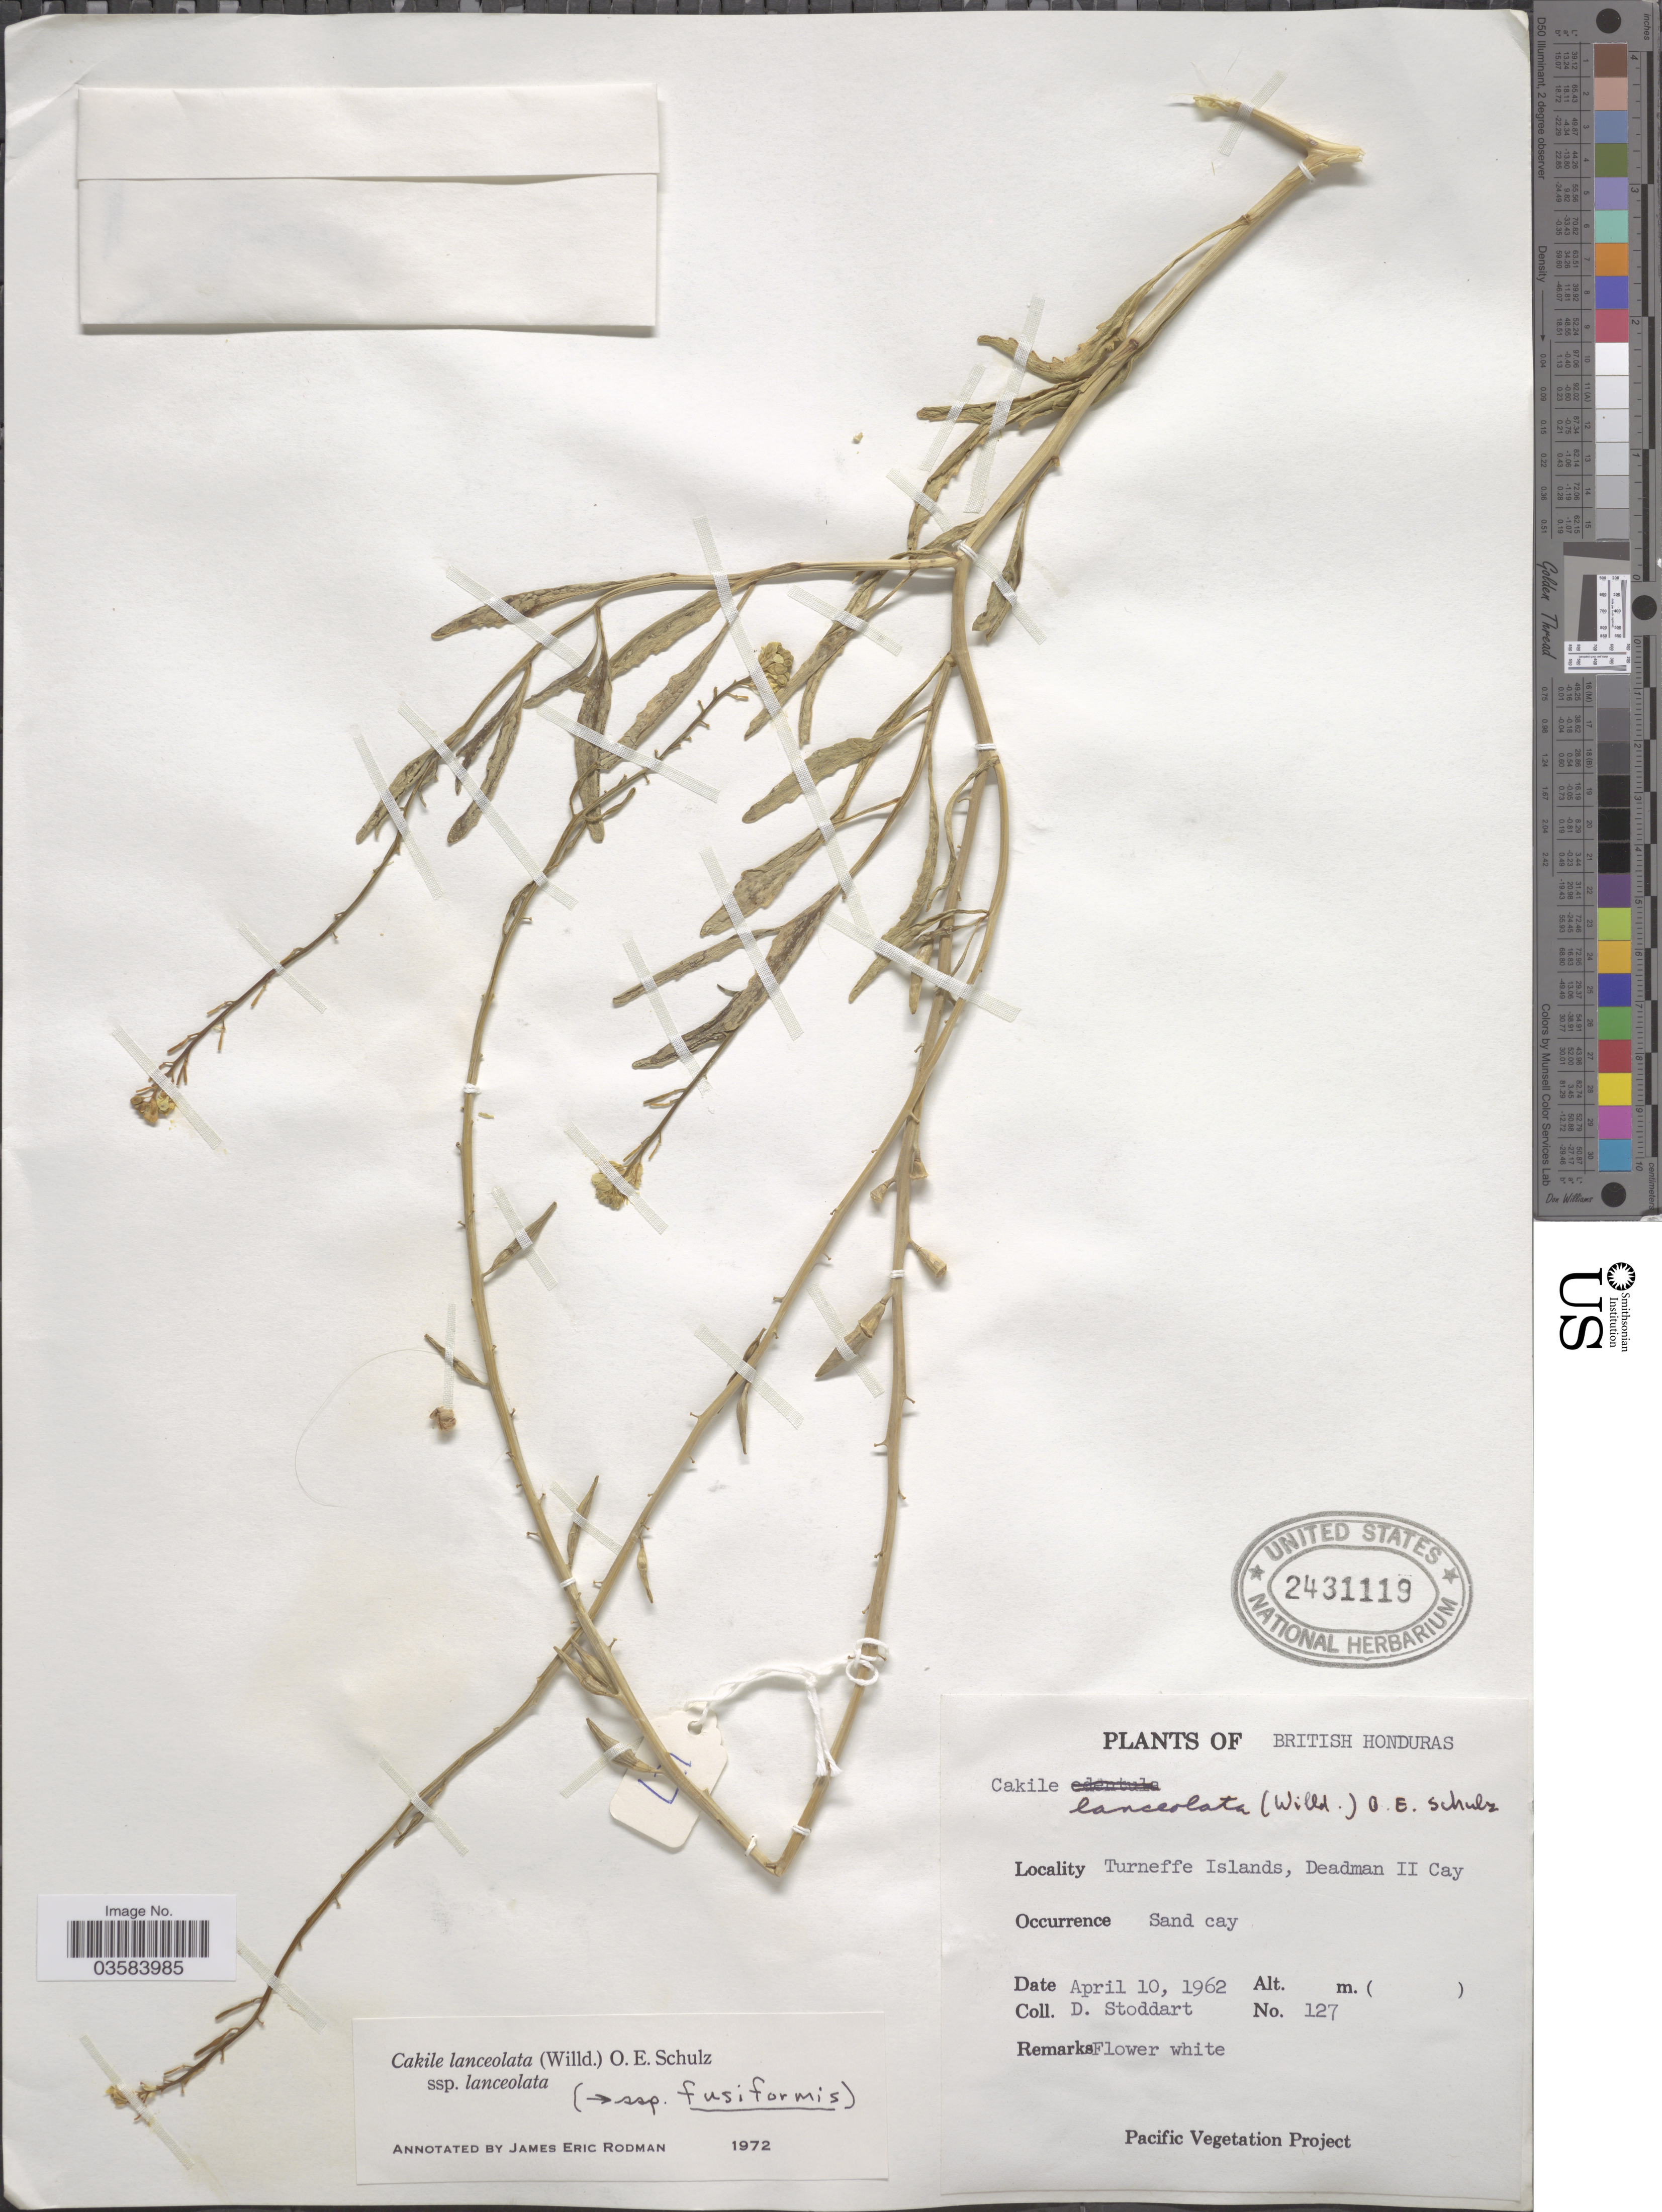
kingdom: Plantae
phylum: Tracheophyta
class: Magnoliopsida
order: Brassicales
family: Brassicaceae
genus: Cakile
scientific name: Cakile lanceolata subsp. lanceolata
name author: (Willd.) O.E. Schulz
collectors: D. Stoddart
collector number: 127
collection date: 1962-04-10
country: Belize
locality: British Honduras. Turneffe Islands, Deadman II Cay.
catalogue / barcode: US 2431119